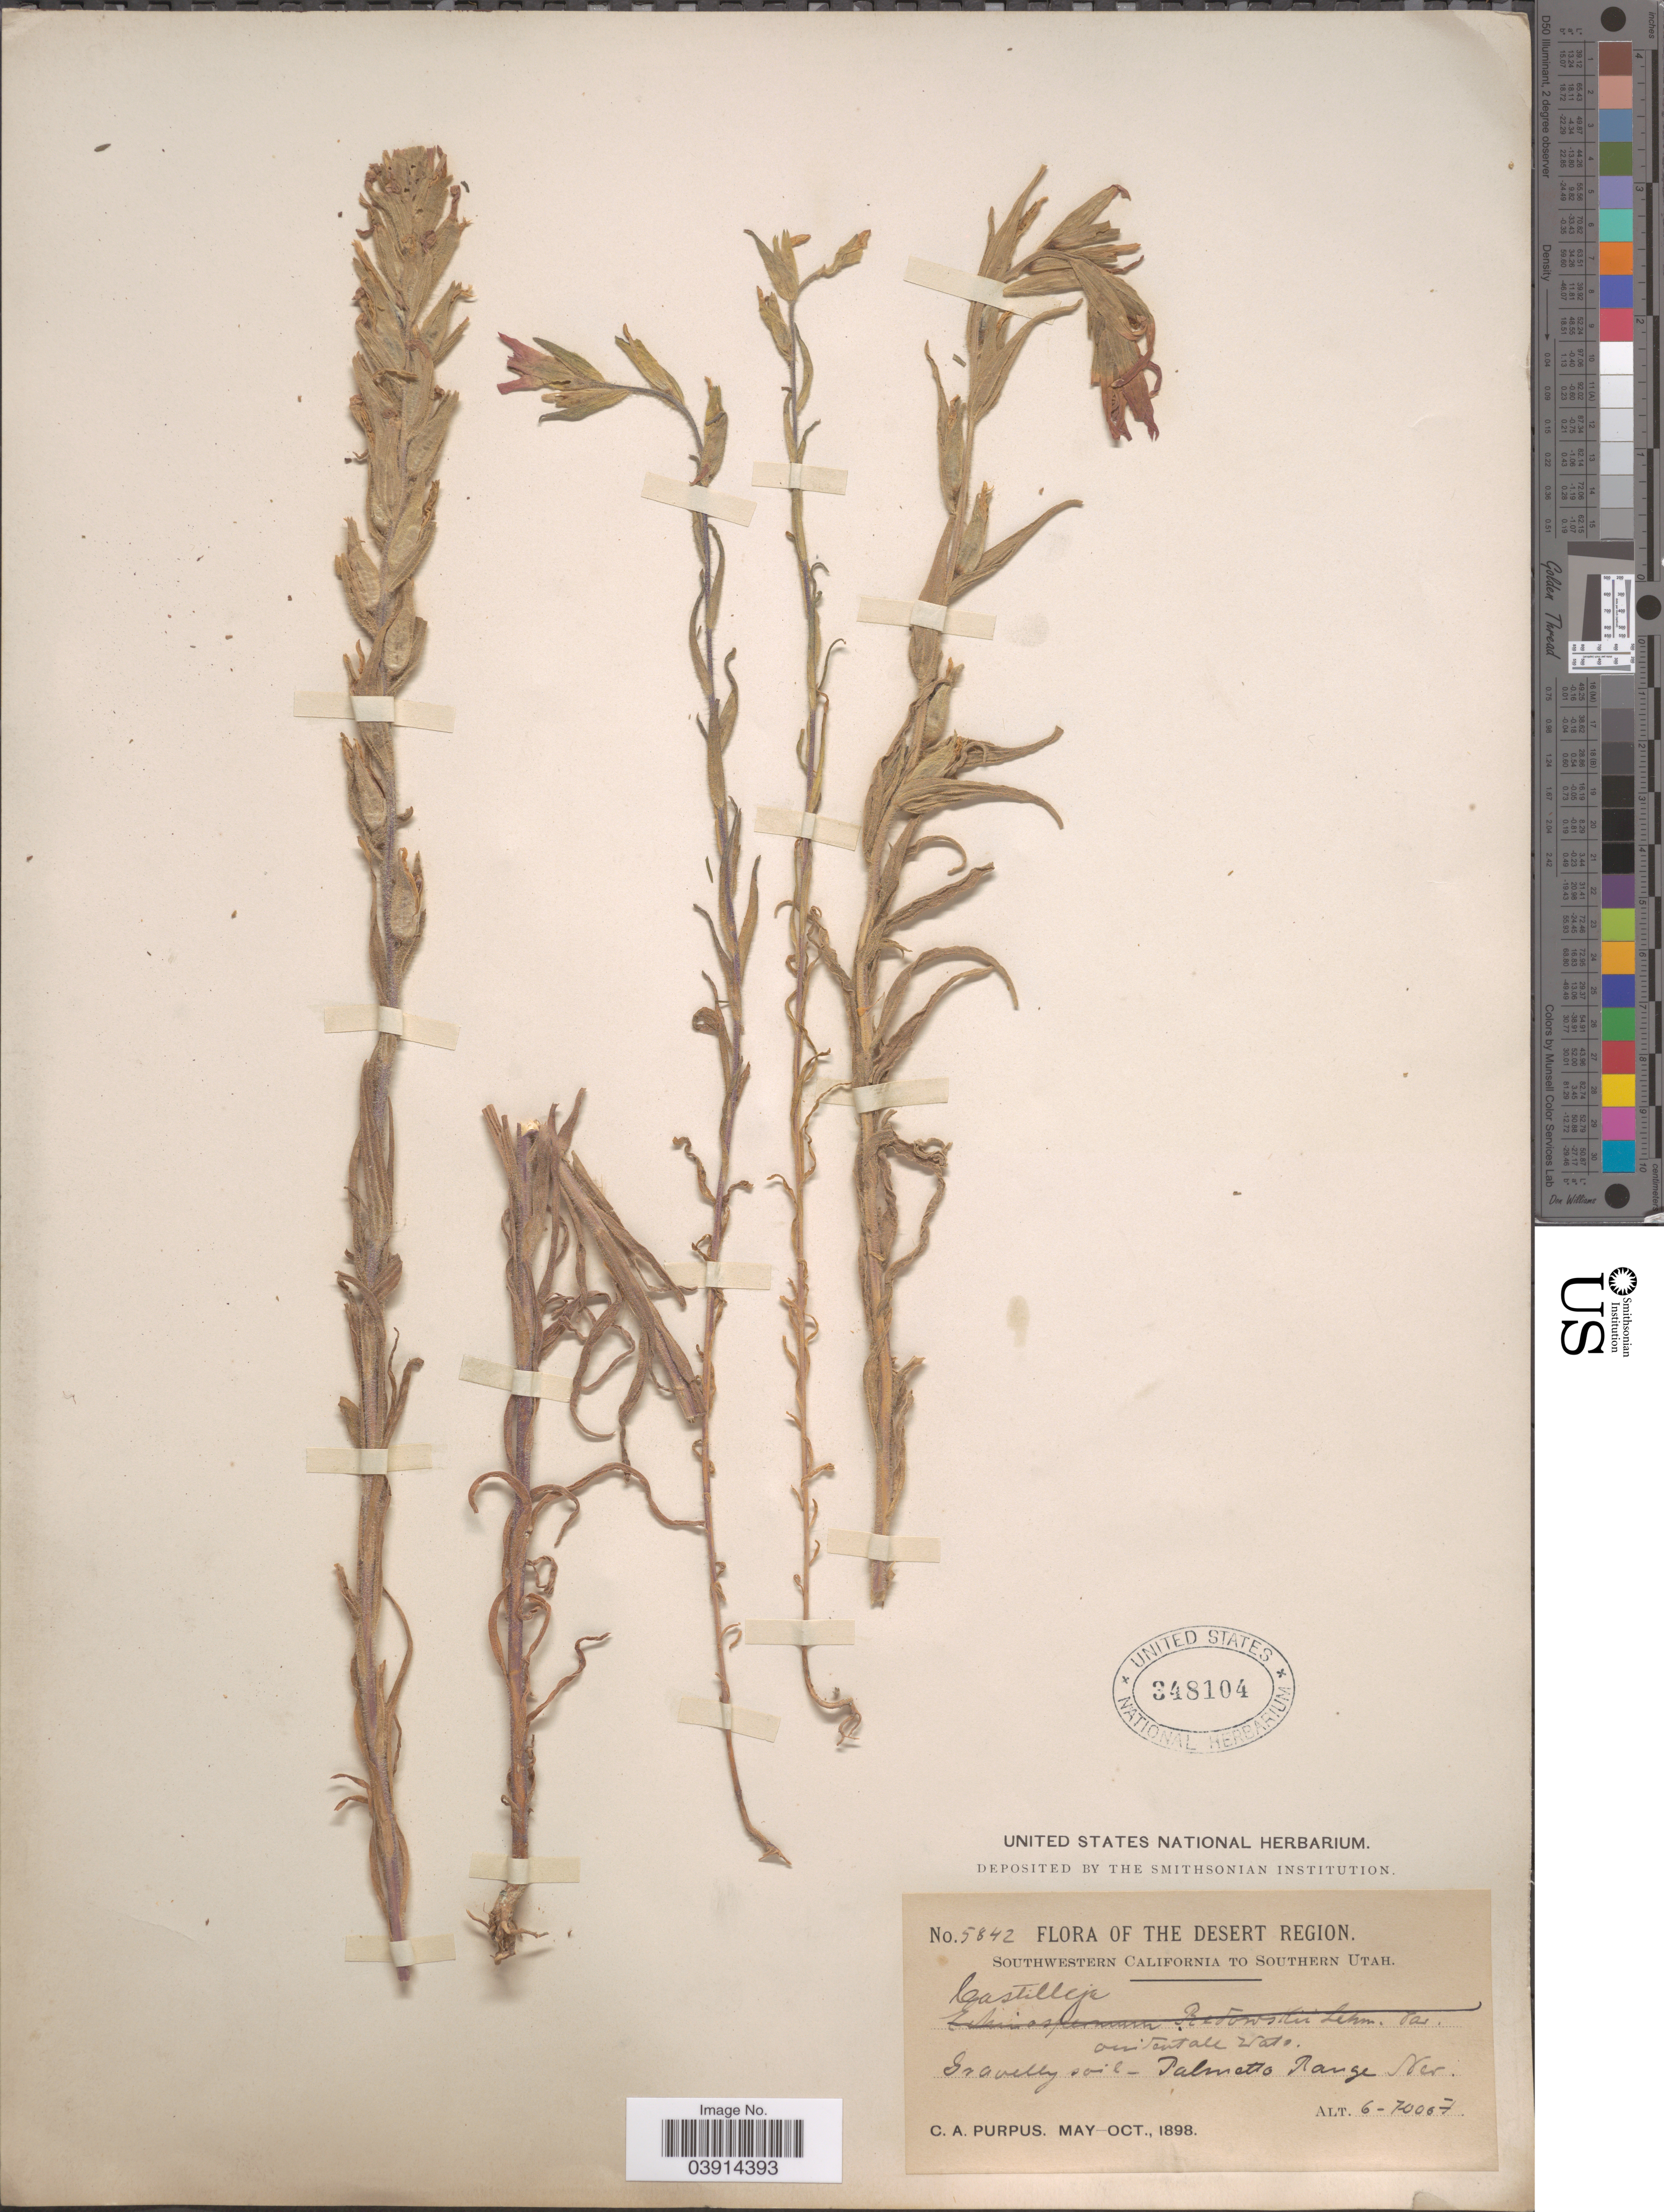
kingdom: Plantae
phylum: Tracheophyta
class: Magnoliopsida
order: Lamiales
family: Orobanchaceae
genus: Castilleja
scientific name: Castilleja stenantha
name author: A. Gray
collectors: C. A. Purpus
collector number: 5842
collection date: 1898-05/1898-10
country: United States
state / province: Nevada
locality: The Desert Region. Palmetto Range Nev.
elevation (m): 1829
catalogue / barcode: US 348104